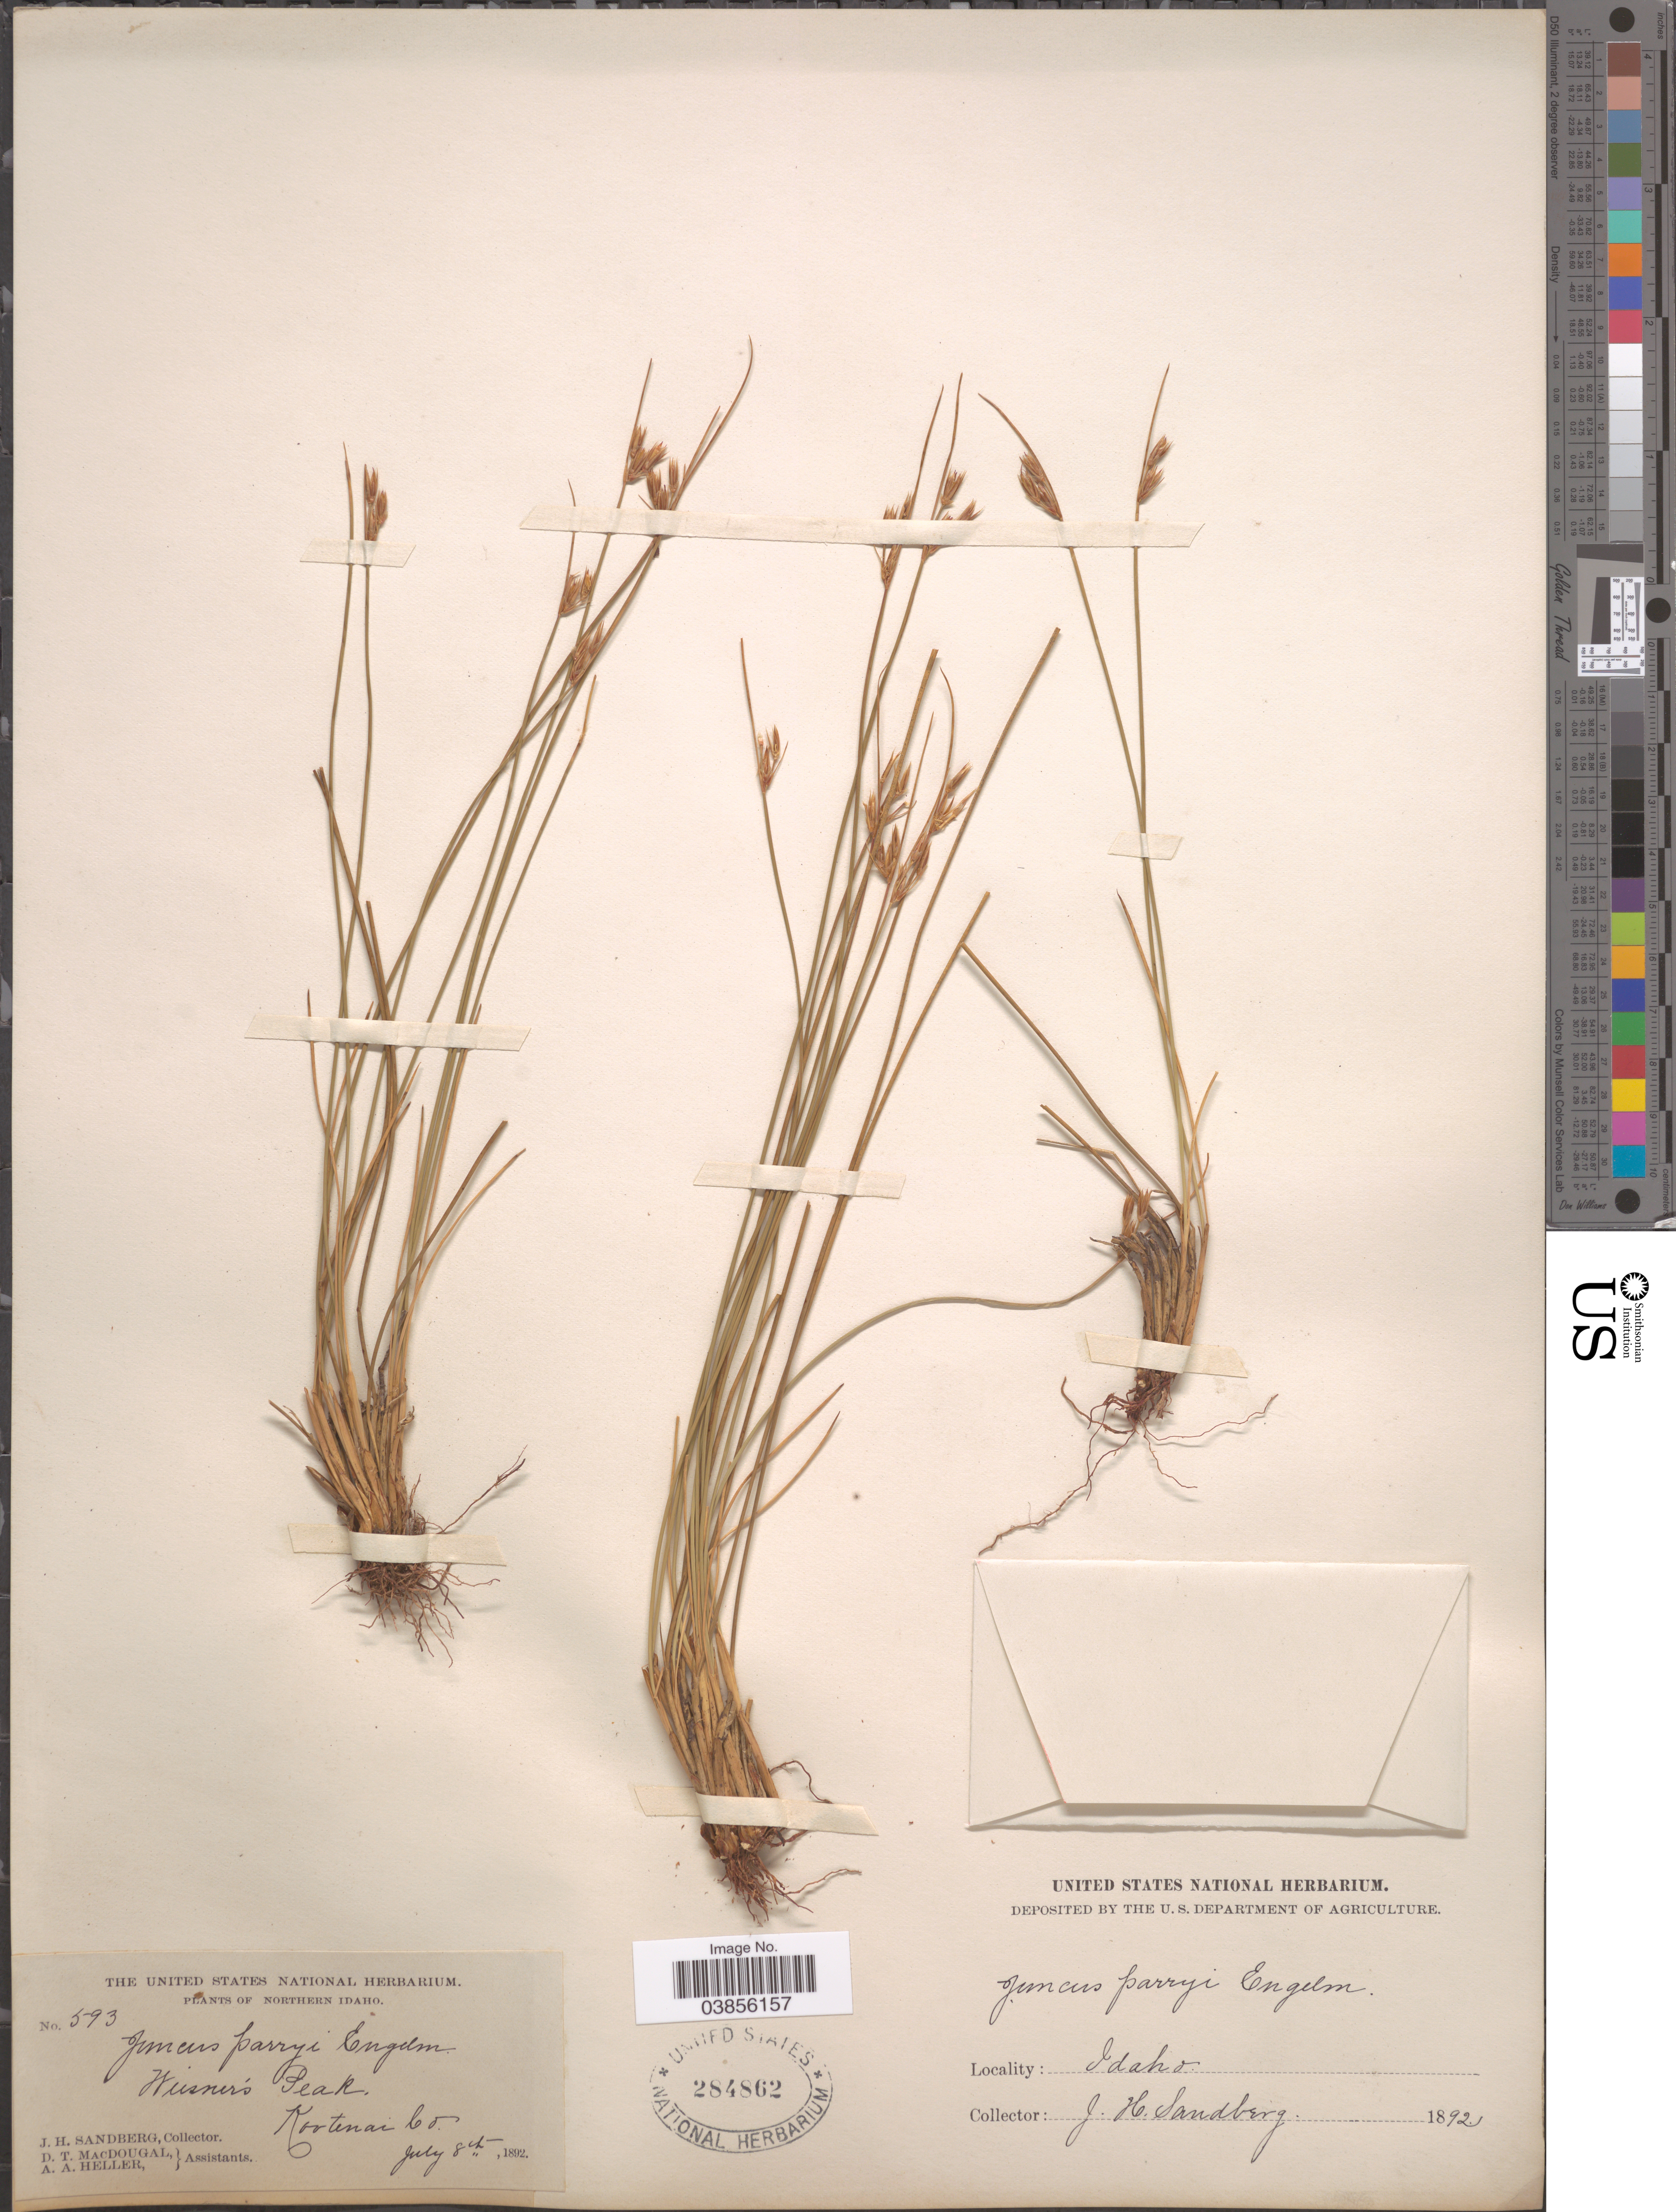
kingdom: Plantae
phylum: Tracheophyta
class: Liliopsida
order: Poales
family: Juncaceae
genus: Juncus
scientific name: Juncus parryi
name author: Engelm.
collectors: J. H. Sandberg, D. T. MacDougal & A. A. Heller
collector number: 593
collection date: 1892-07-08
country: United States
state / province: Idaho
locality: Northern Idaho. Wiesner's Peak. Kootenai Co.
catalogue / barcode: US 284862